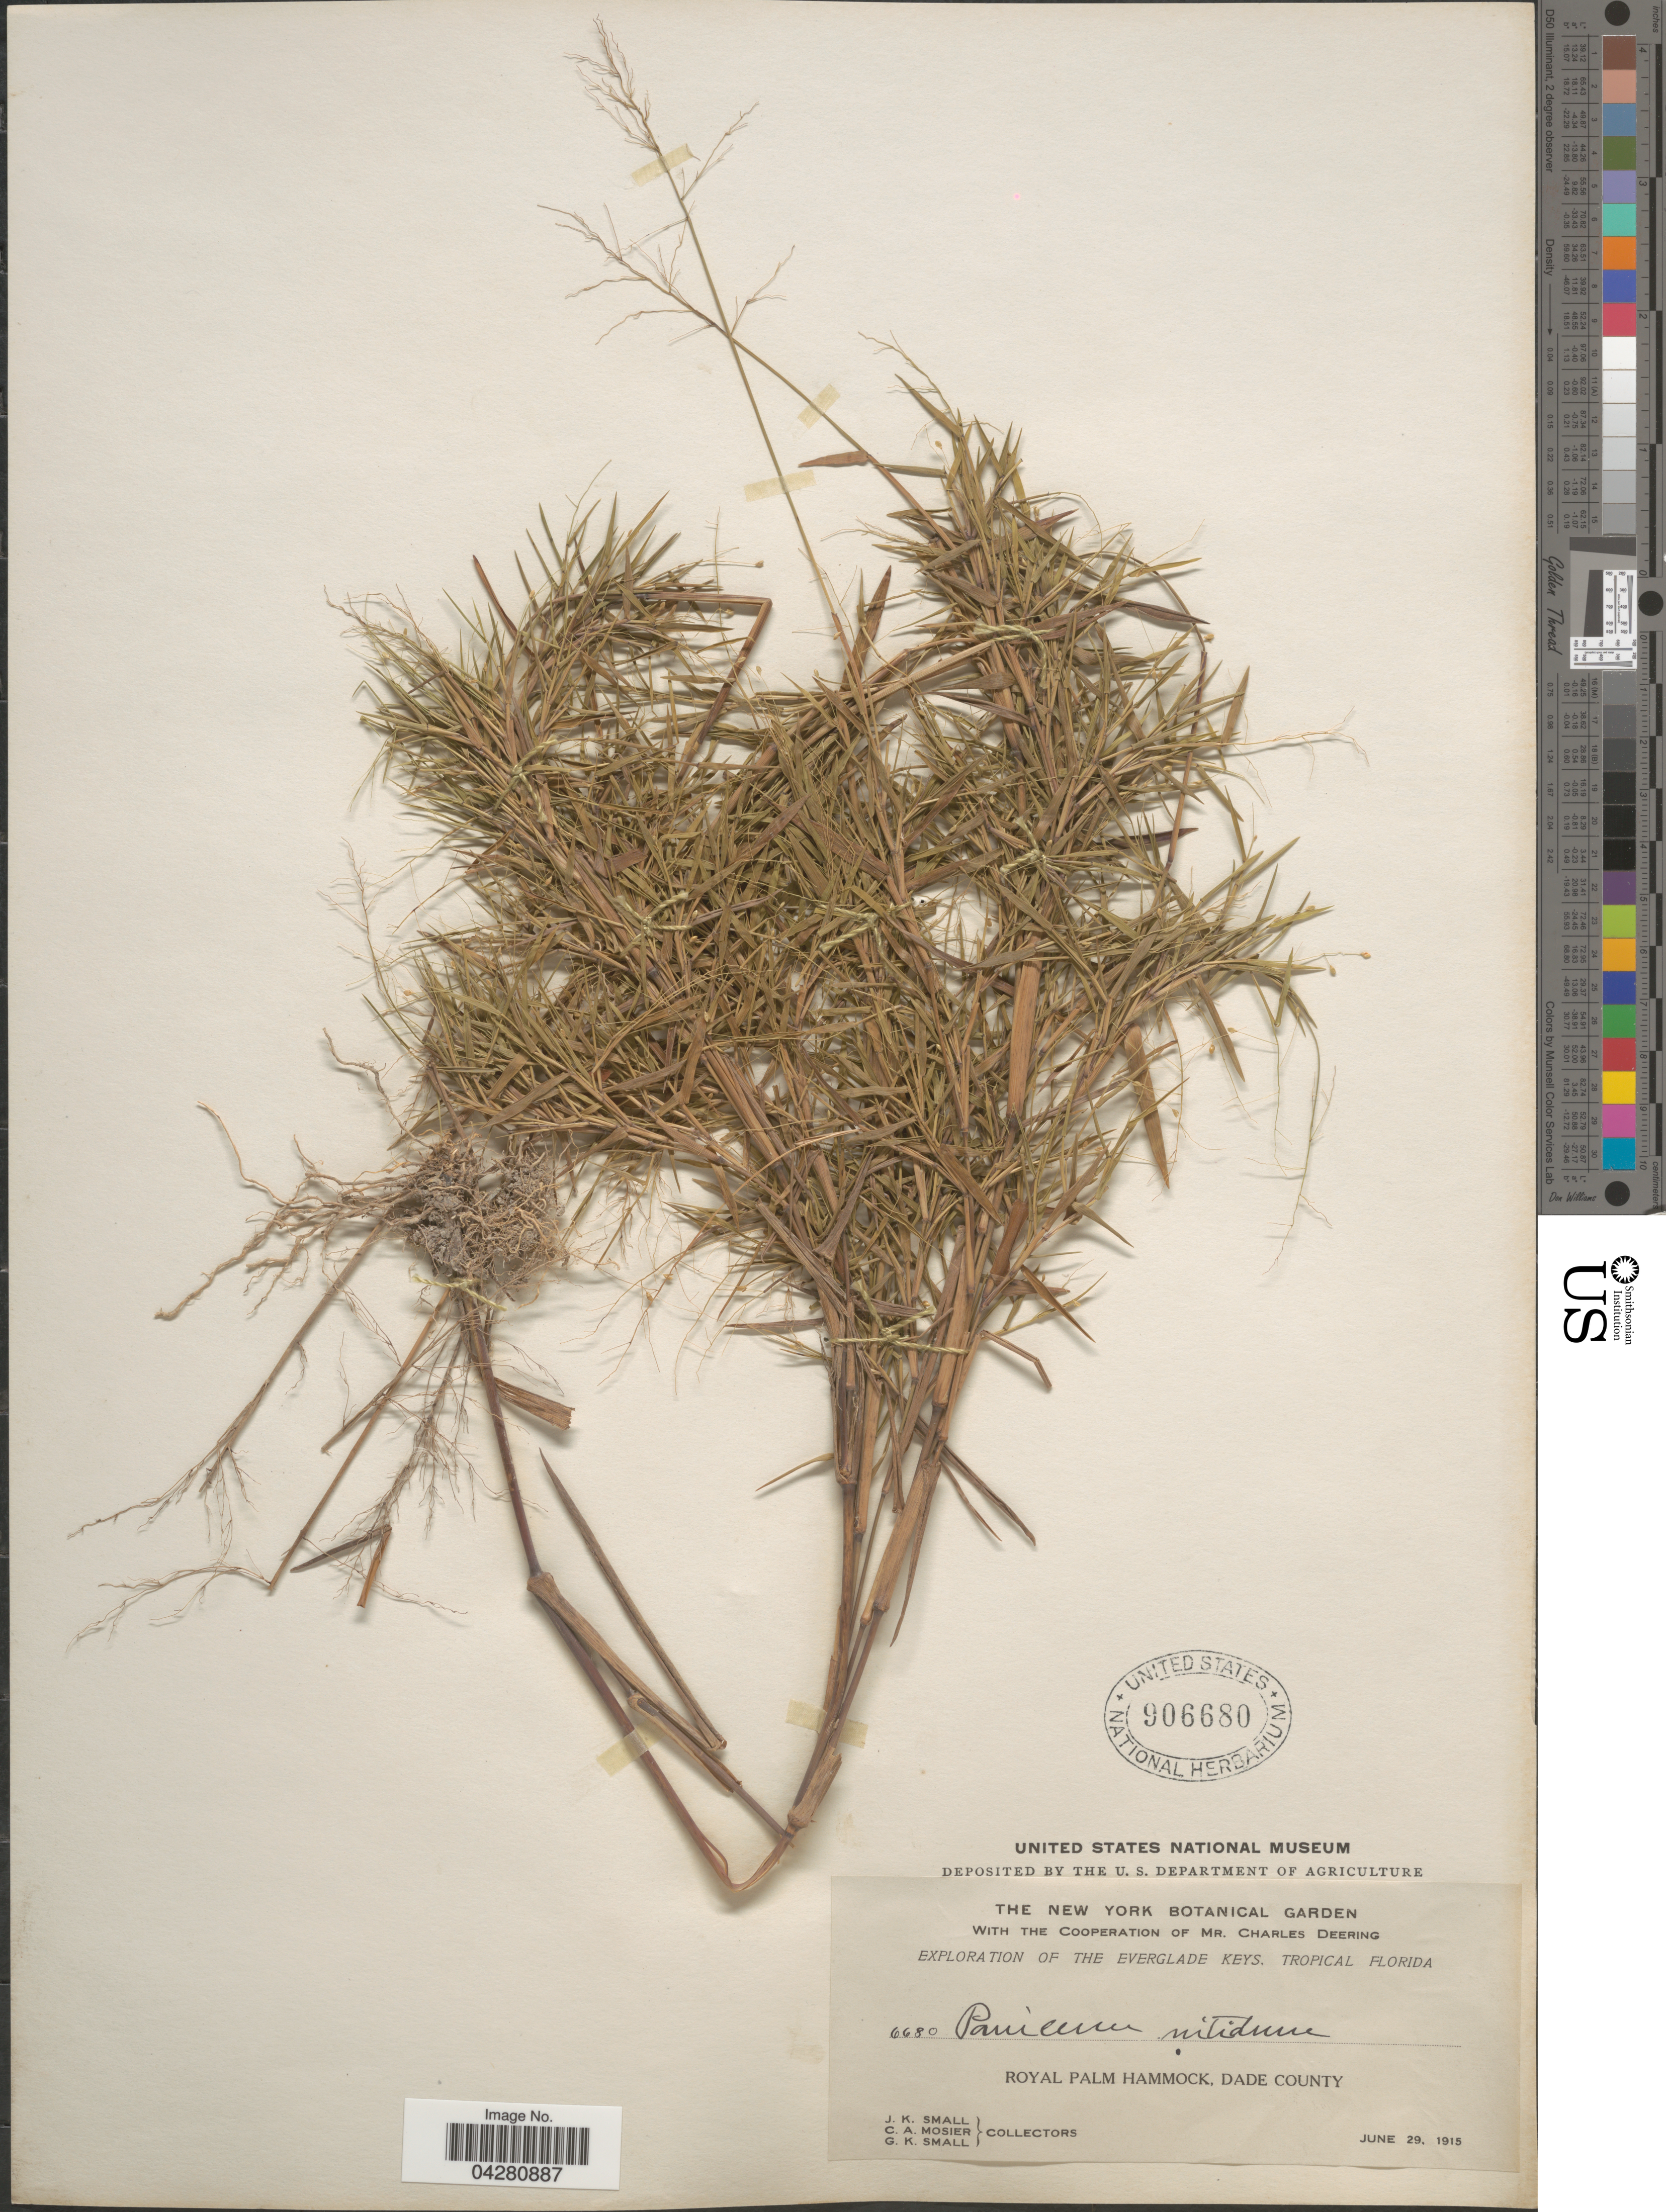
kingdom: Plantae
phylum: Tracheophyta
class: Liliopsida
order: Poales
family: Poaceae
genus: Dichanthelium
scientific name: Dichanthelium dichotomum var. dichotomum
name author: (L.) Gould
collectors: J. K. Small, C. A. Mosier & G. K. Small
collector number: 6680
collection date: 1915-06-29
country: United States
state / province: Florida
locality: Exploration of The Everglade Keys, Tropical Florida. Royal Palm Hammock, Dade County.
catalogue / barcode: US 906680